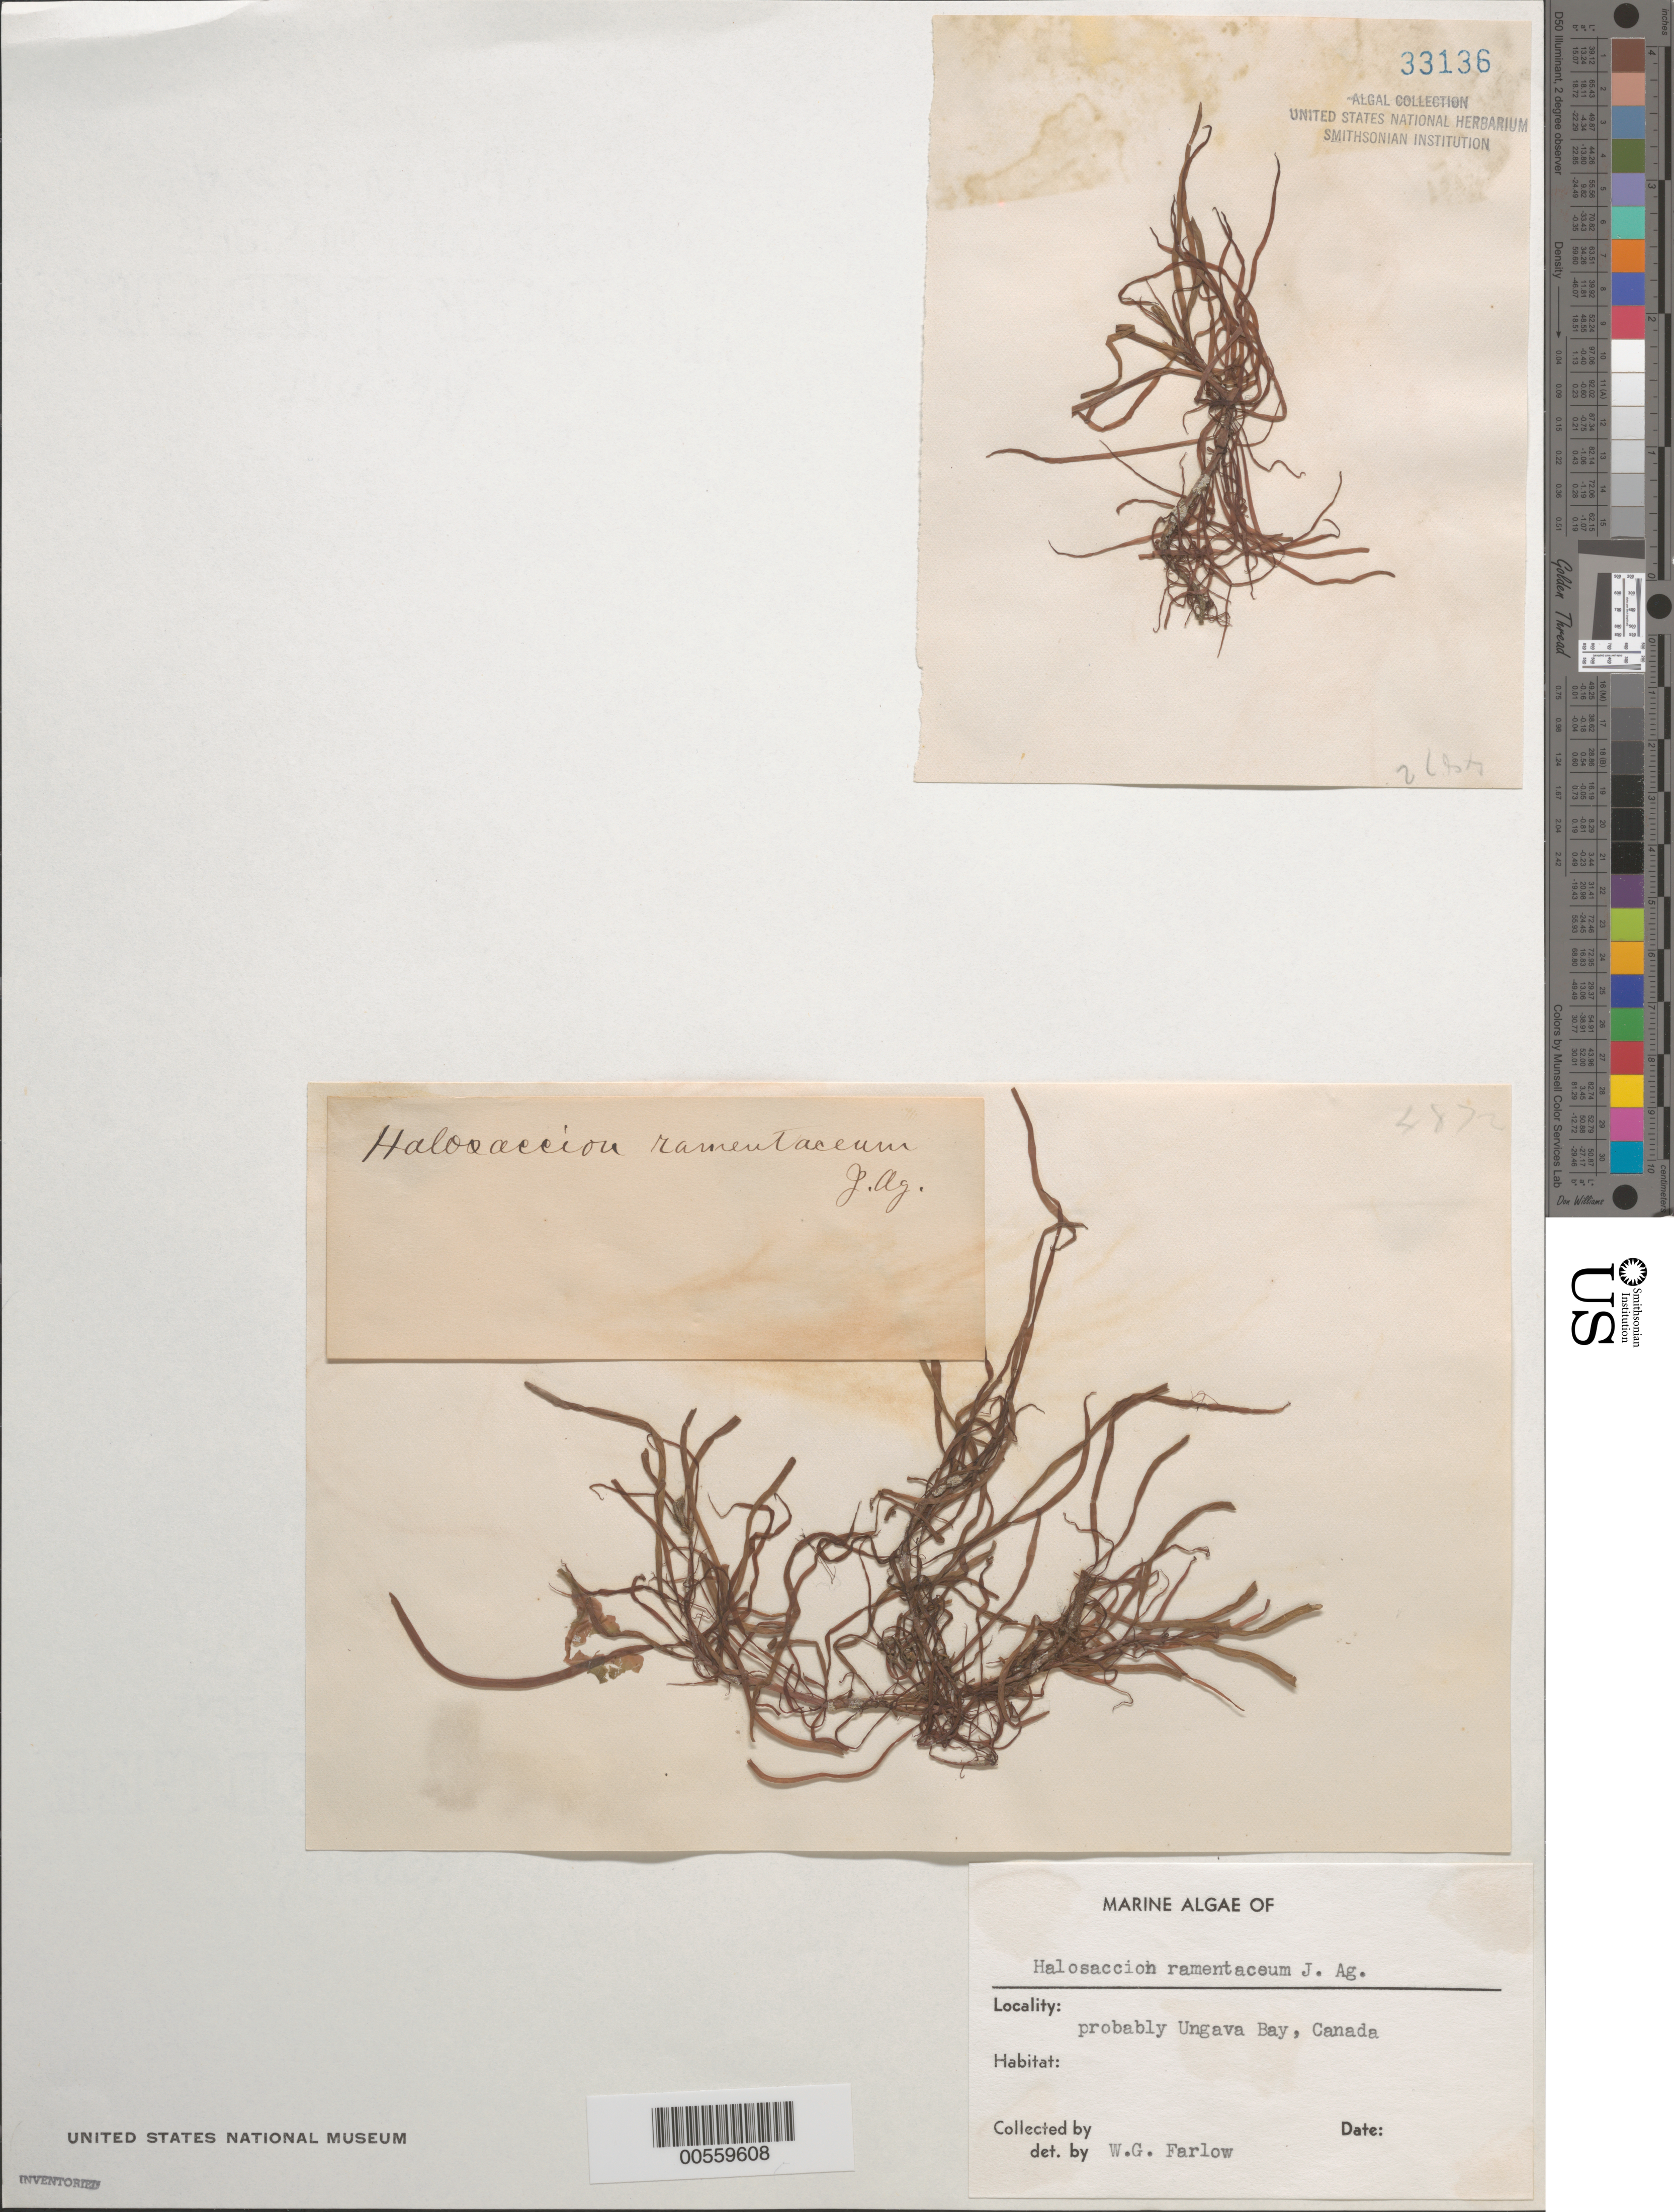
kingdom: Plantae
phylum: Rhodophyta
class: Florideophyceae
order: Palmariales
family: Palmariaceae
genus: Devaleraea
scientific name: Devaleraea ramentacea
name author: (L.) Guiry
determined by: Algae name updating Project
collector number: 4872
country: Canada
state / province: Quebec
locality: Probably ungava bay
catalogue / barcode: US 33136